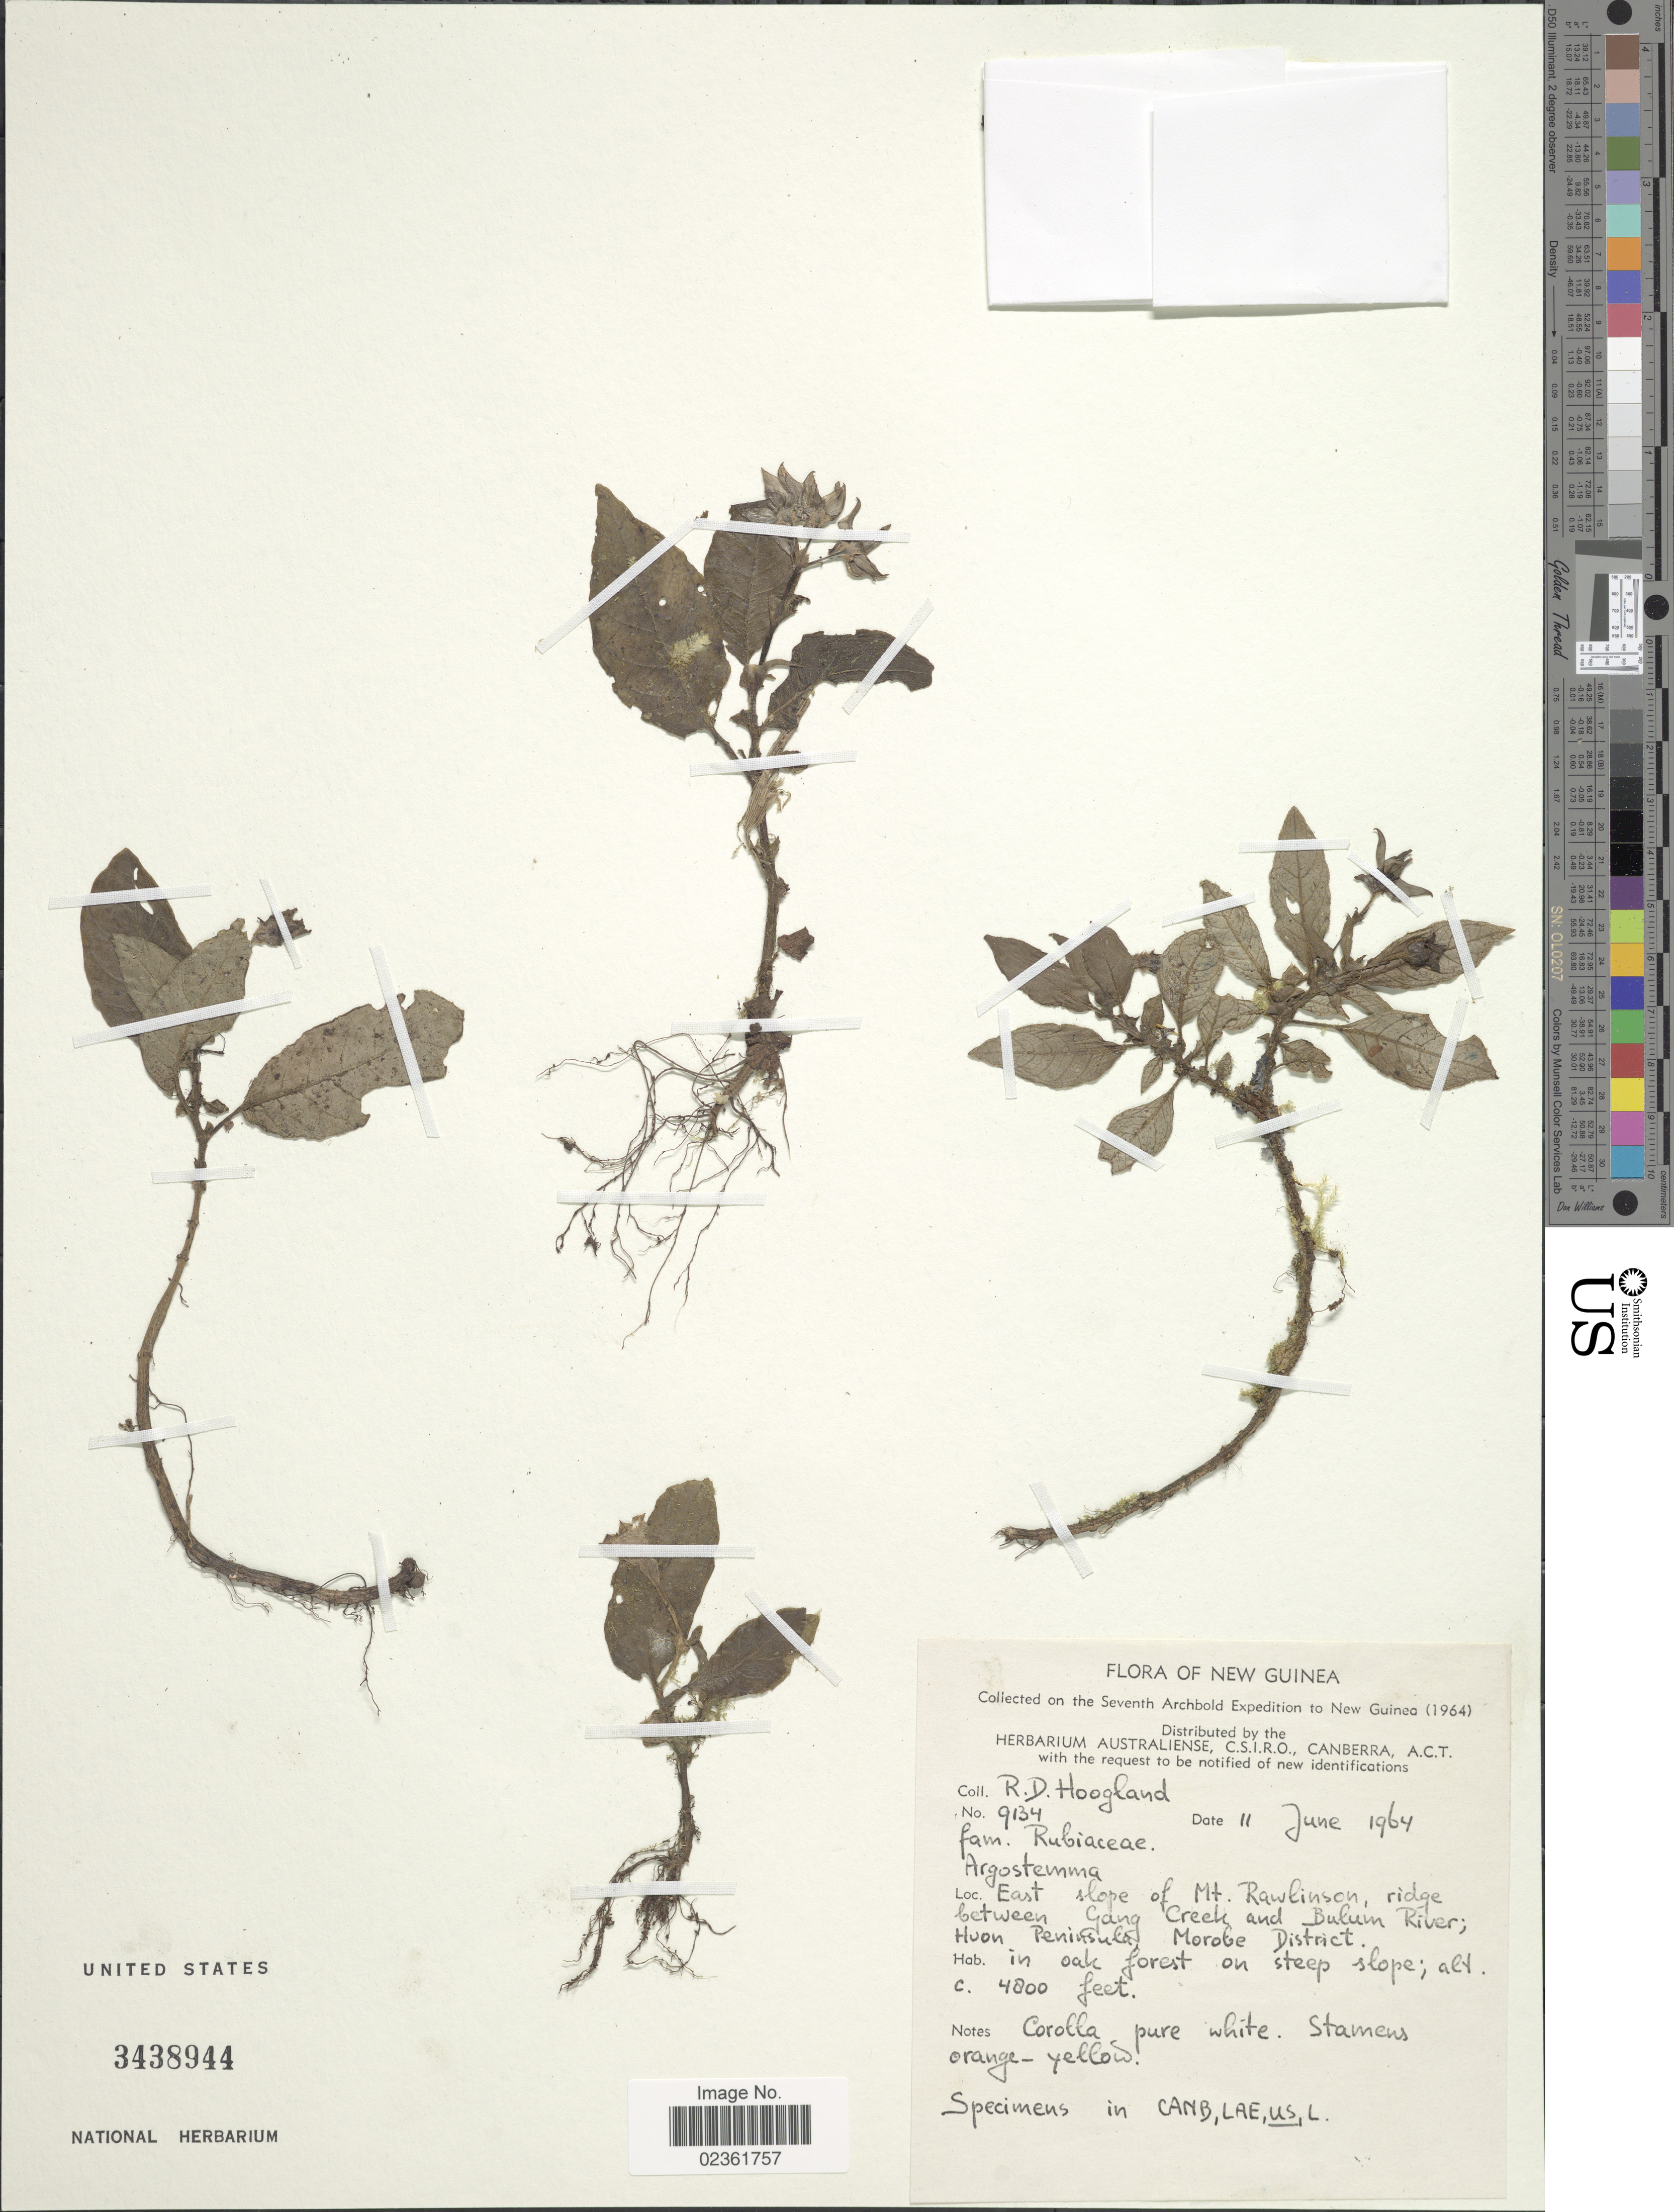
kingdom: Plantae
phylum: Tracheophyta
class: Magnoliopsida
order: Gentianales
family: Rubiaceae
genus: Argostemma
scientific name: Argostemma sp.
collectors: R. D. Hoogland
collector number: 9134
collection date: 1964-06-11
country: Papua New Guinea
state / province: Morobe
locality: New Guinea, East slope of Mt. Rawlinson, ridge between Gang Creek and Bulum River; Huon Peninsula, on steep slope.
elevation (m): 1463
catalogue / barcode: US 3438944